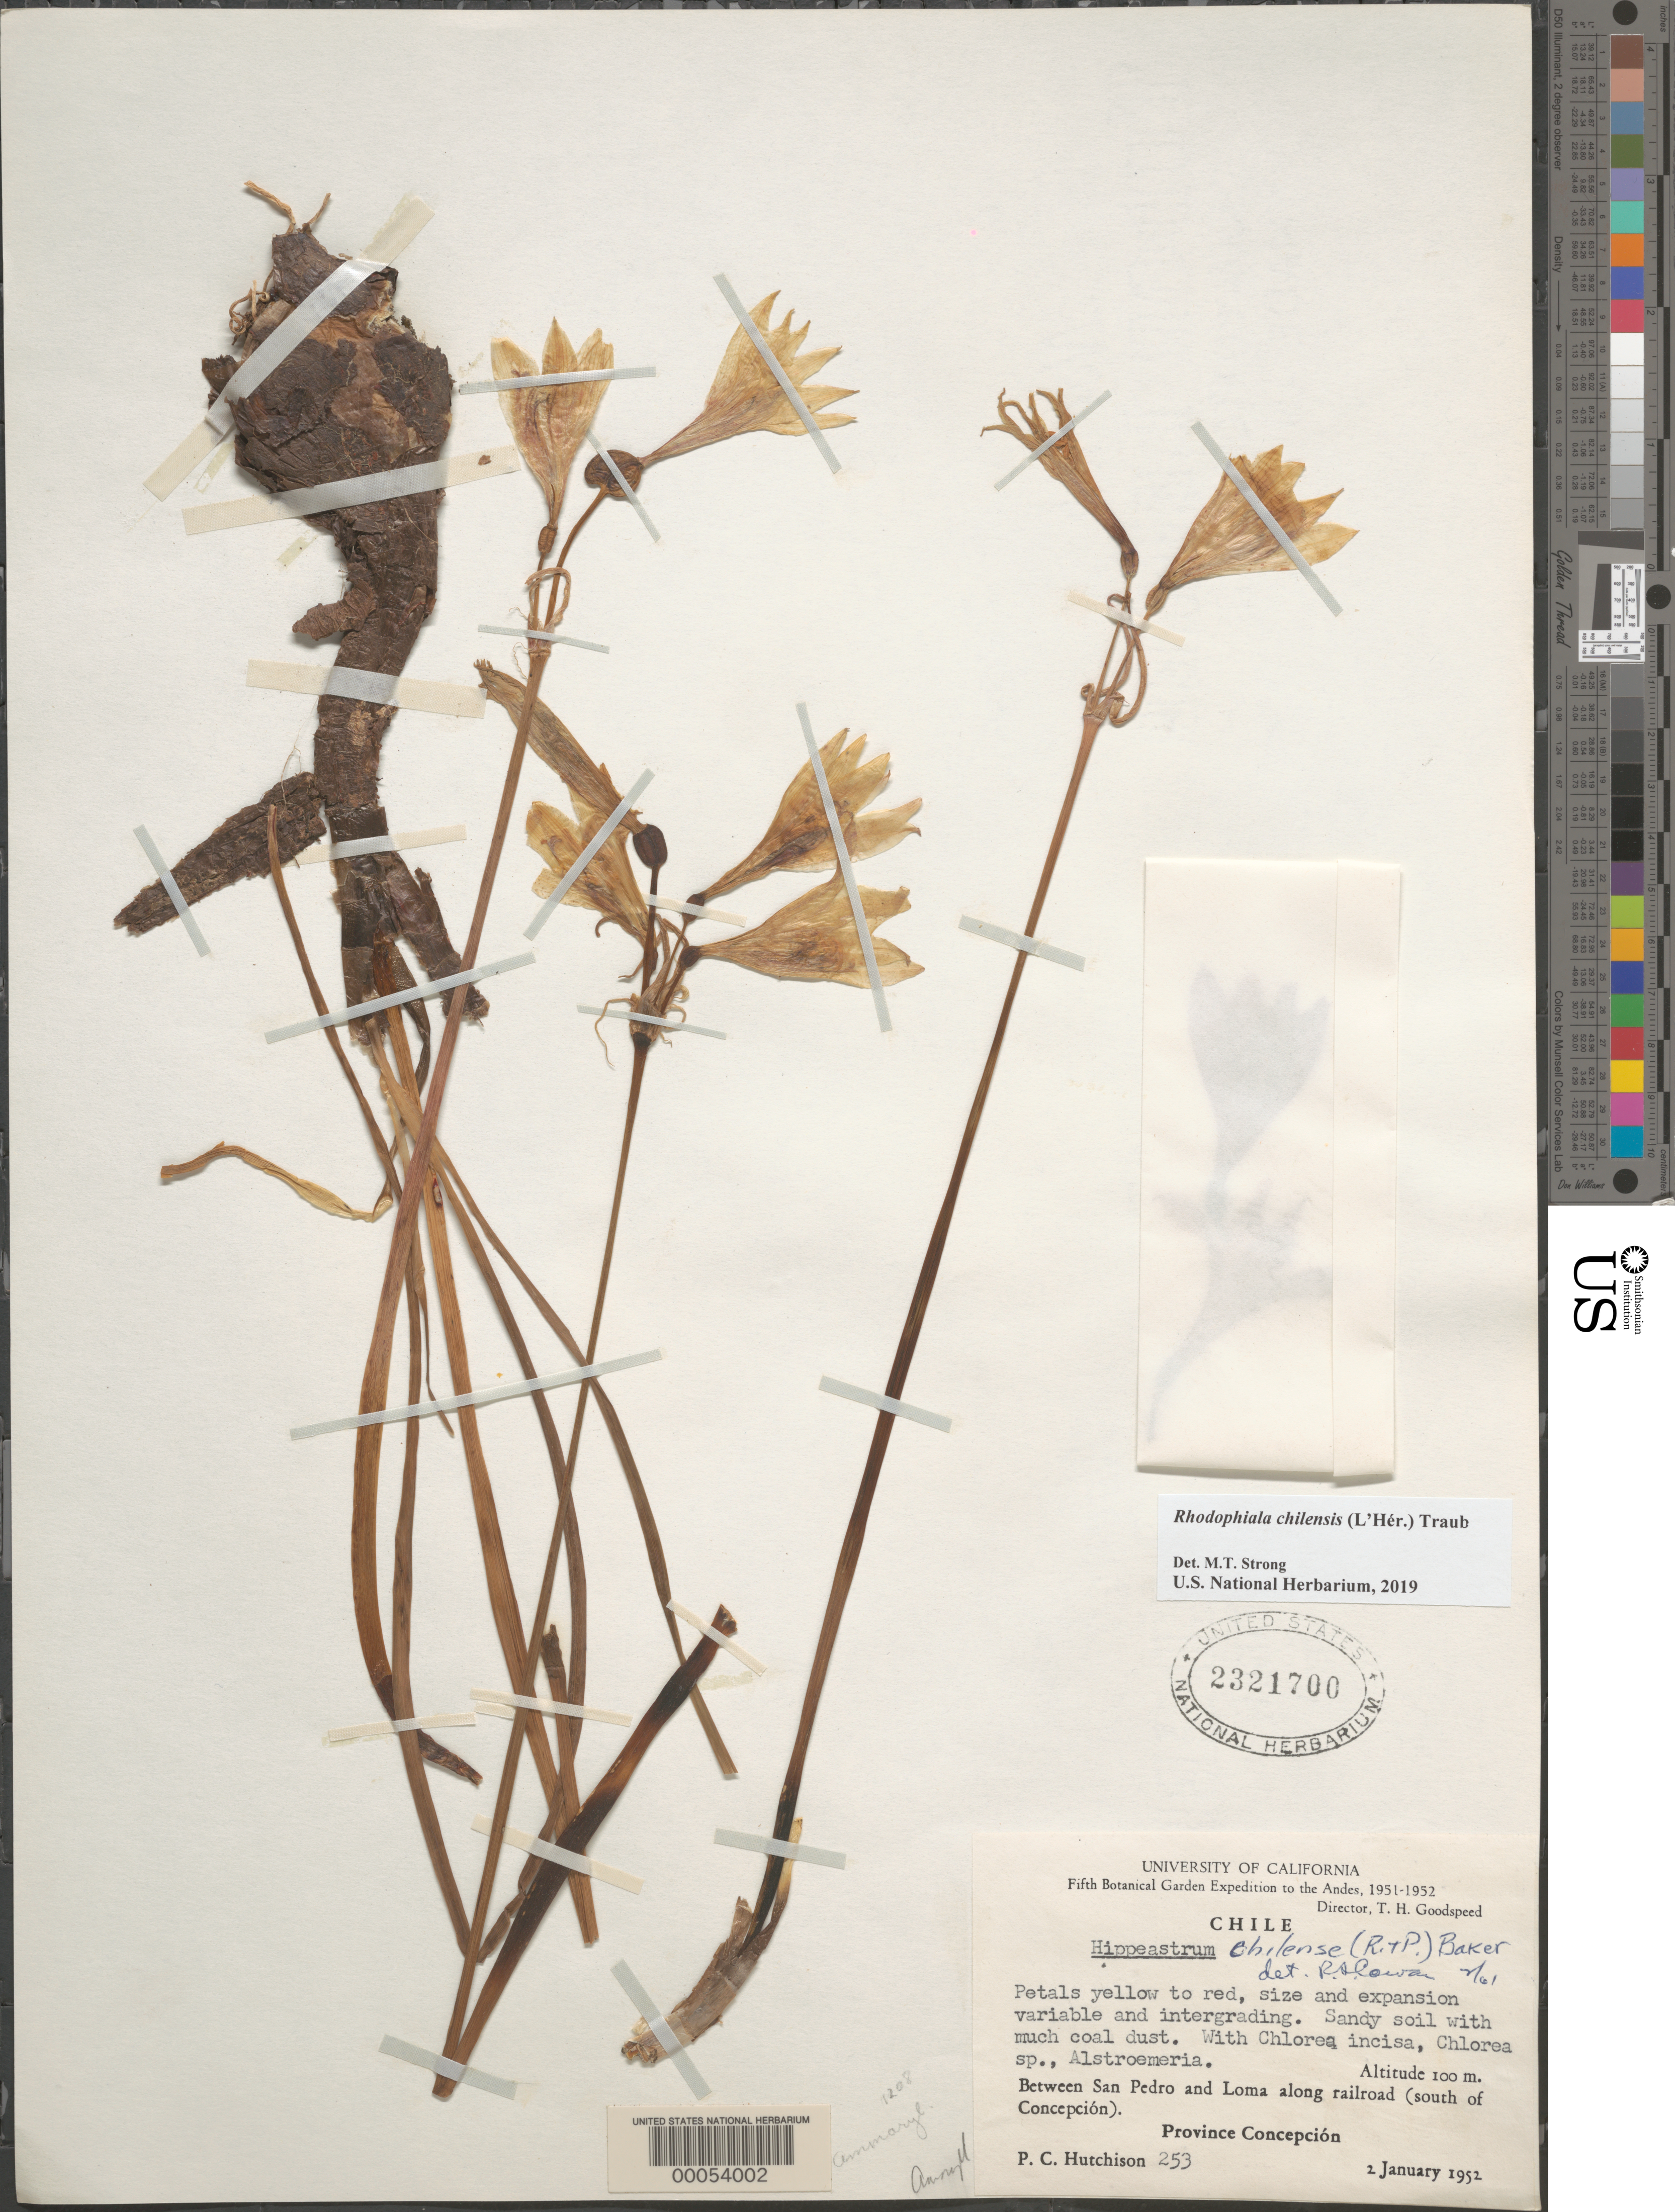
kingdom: Plantae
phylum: Tracheophyta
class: Liliopsida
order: Asparagales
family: Amaryllidaceae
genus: Rhodophiala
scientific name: Rhodophiala chilensis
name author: (L'Hér.) Traub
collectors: P. C. Hutchison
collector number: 253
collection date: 1952-01-02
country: Chile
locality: Andes. Between San Pedro and Loma along railroad (south of Concepción). Province Concepción.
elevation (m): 100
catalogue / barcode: US 2321700